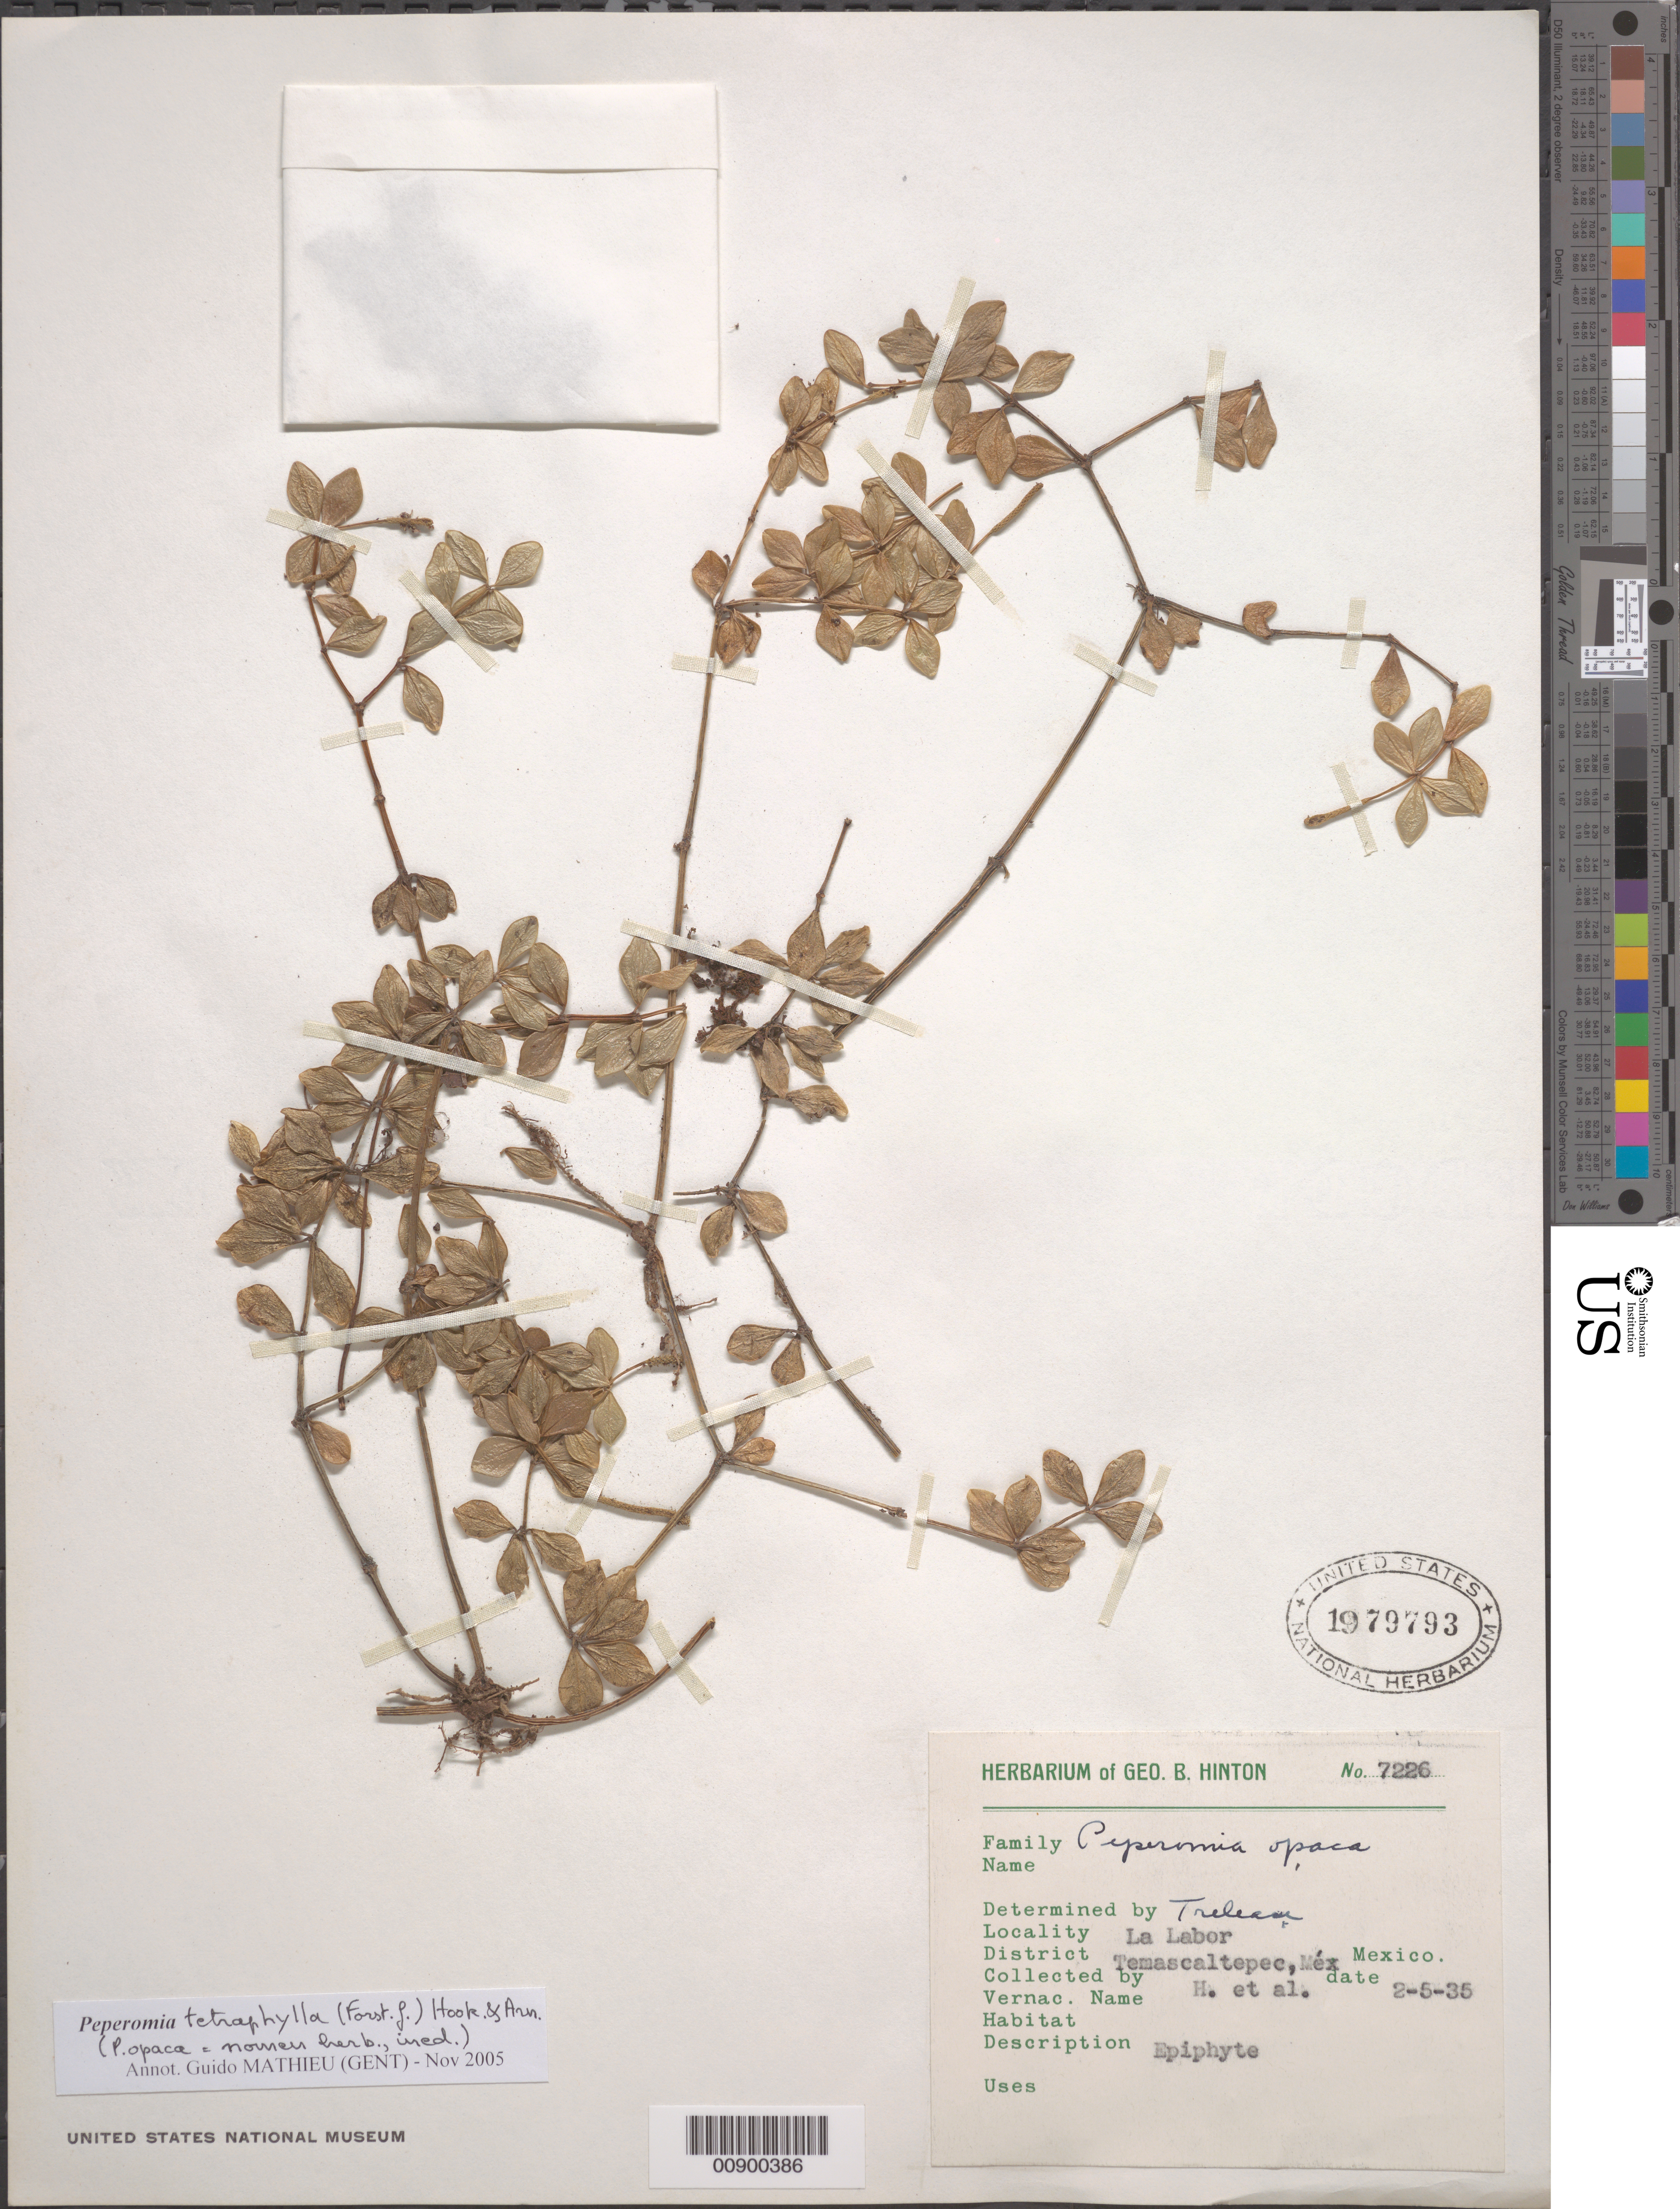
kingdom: Plantae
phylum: Tracheophyta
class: Magnoliopsida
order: Piperales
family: Piperaceae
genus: Peperomia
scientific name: Peperomia trichopus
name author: Trel. in J.F. Macbr.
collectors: G. B. Hinton & et al.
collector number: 7226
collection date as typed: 05 Feb 1935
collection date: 1935-02-05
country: Mexico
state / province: México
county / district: Temascaltepec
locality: La labor, District Temascaltepec, State of México.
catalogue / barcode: US 1979793